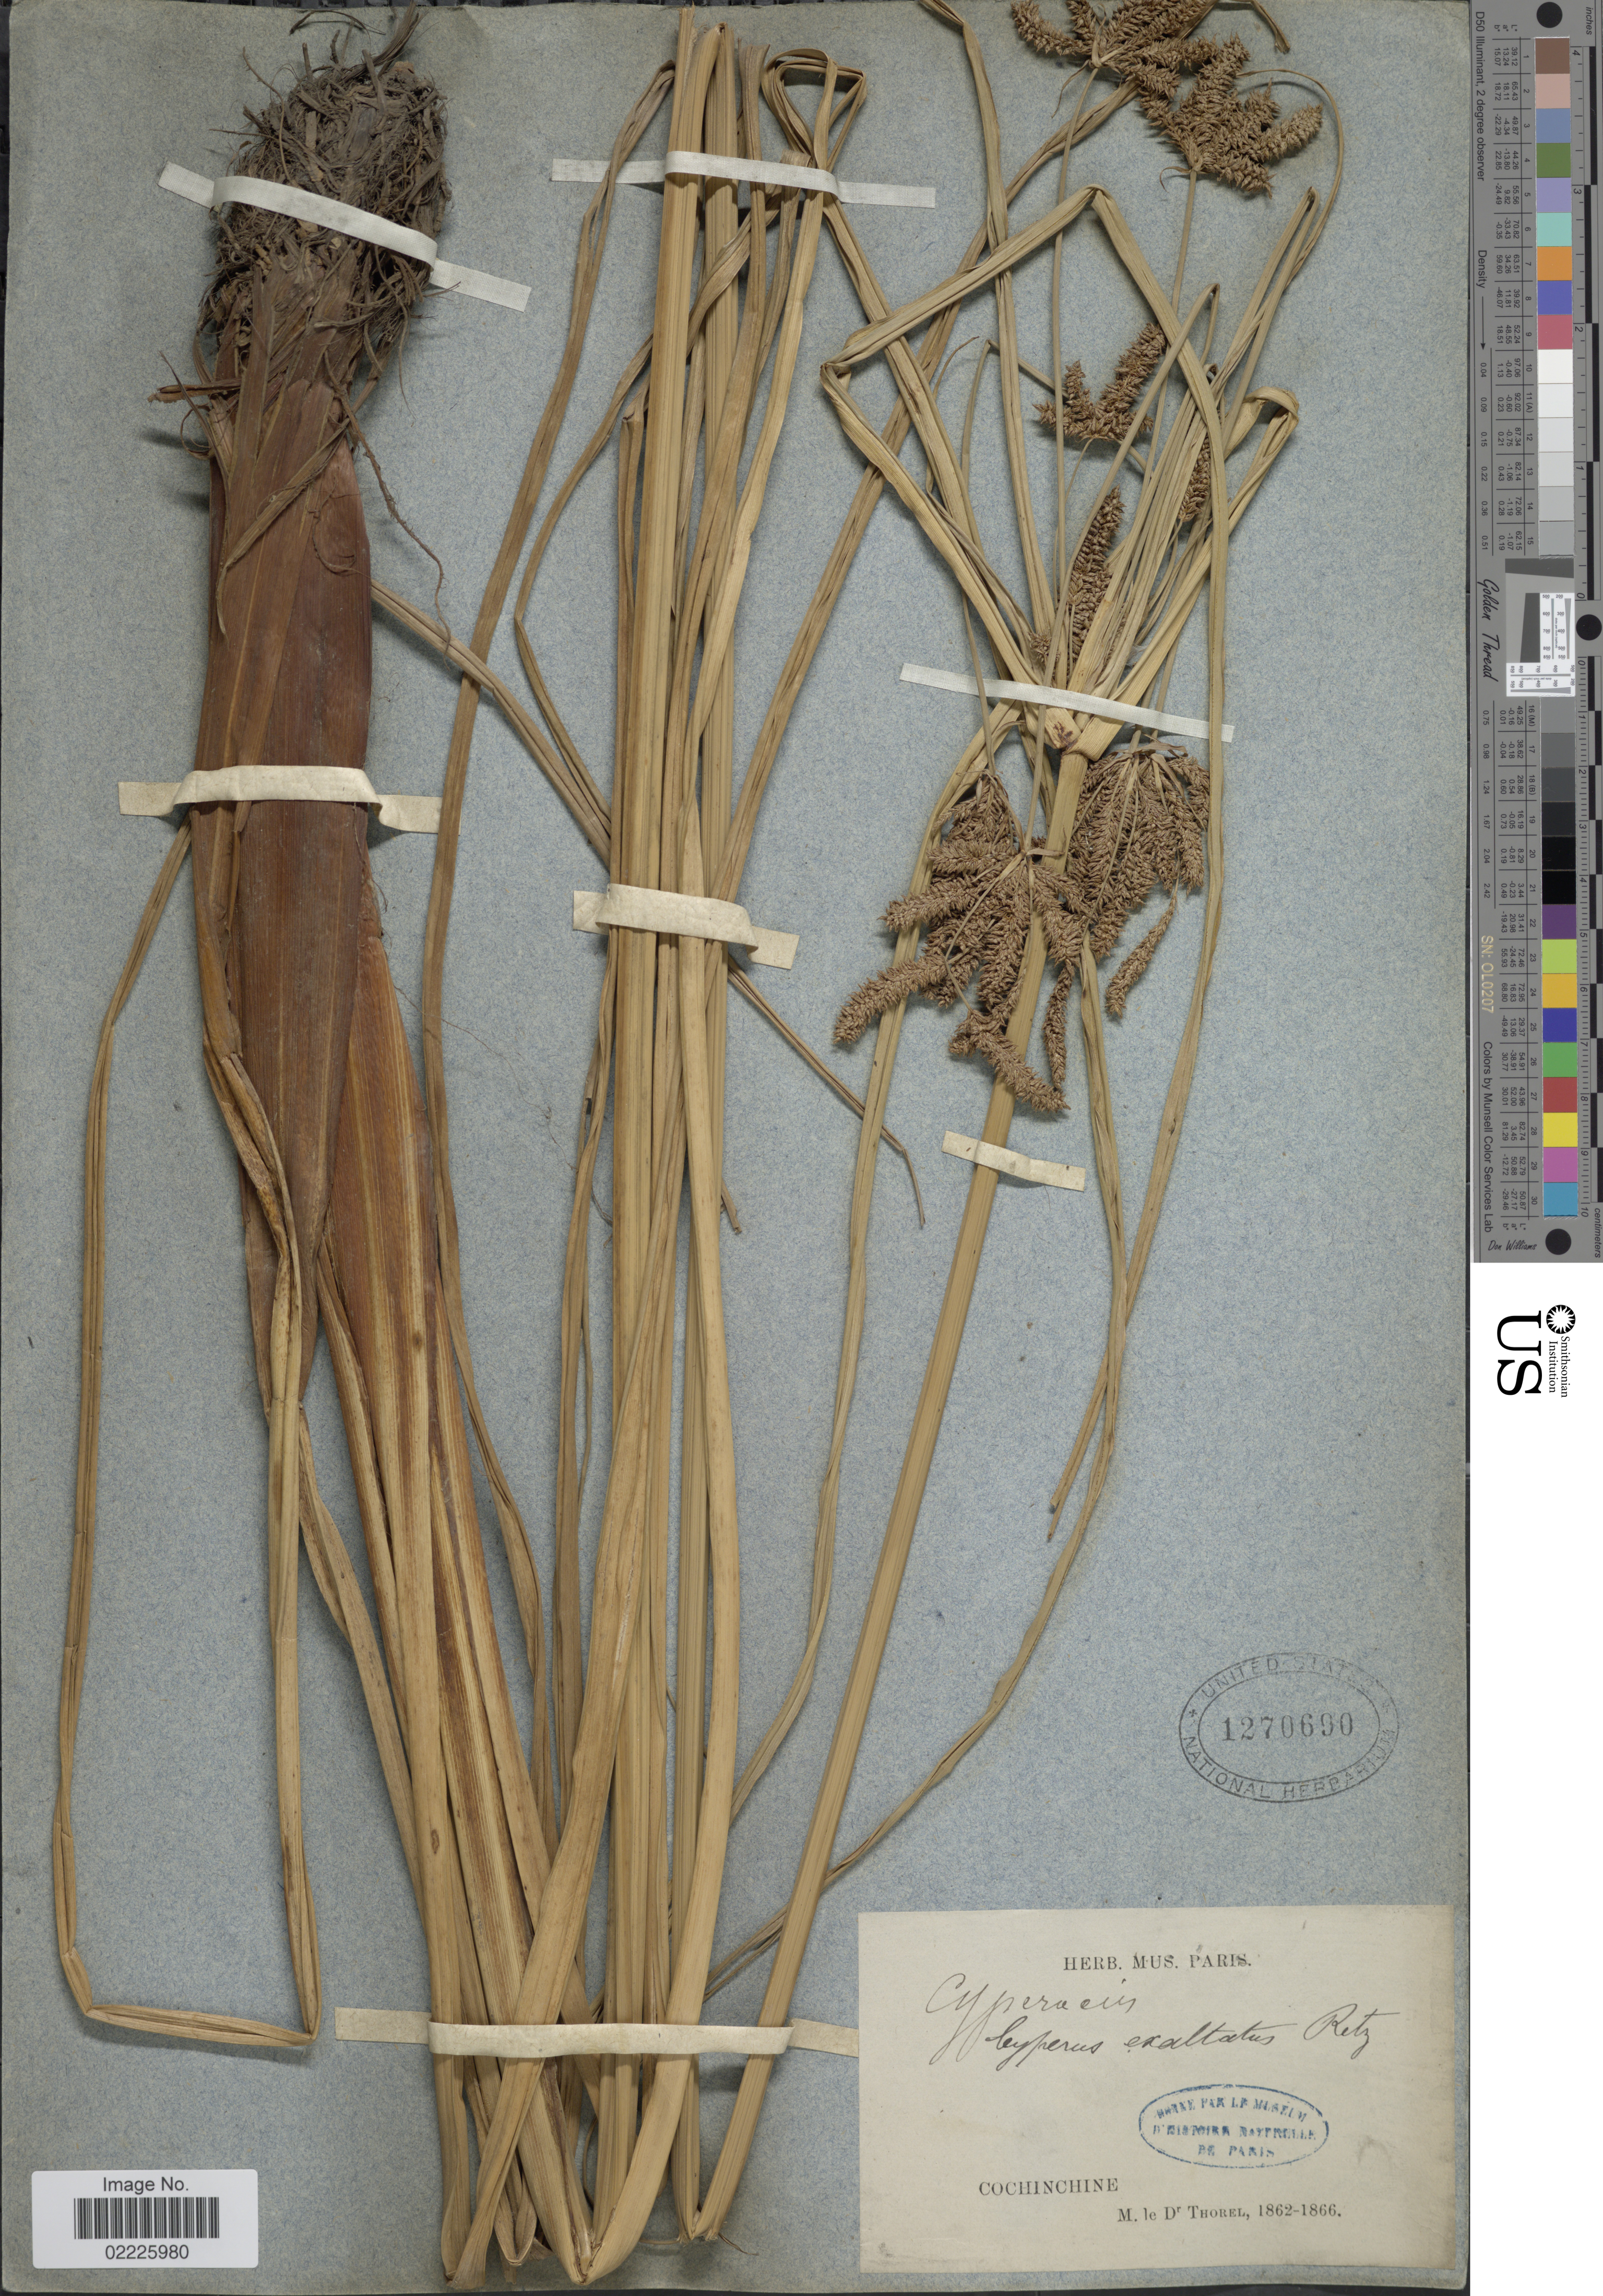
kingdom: Plantae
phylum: Tracheophyta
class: Liliopsida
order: Poales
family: Cyperaceae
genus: Cyperus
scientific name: Cyperus exaltatus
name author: Retz.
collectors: C. Thorel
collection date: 1862/1866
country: Vietnam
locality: Cochinchine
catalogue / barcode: US 1270690